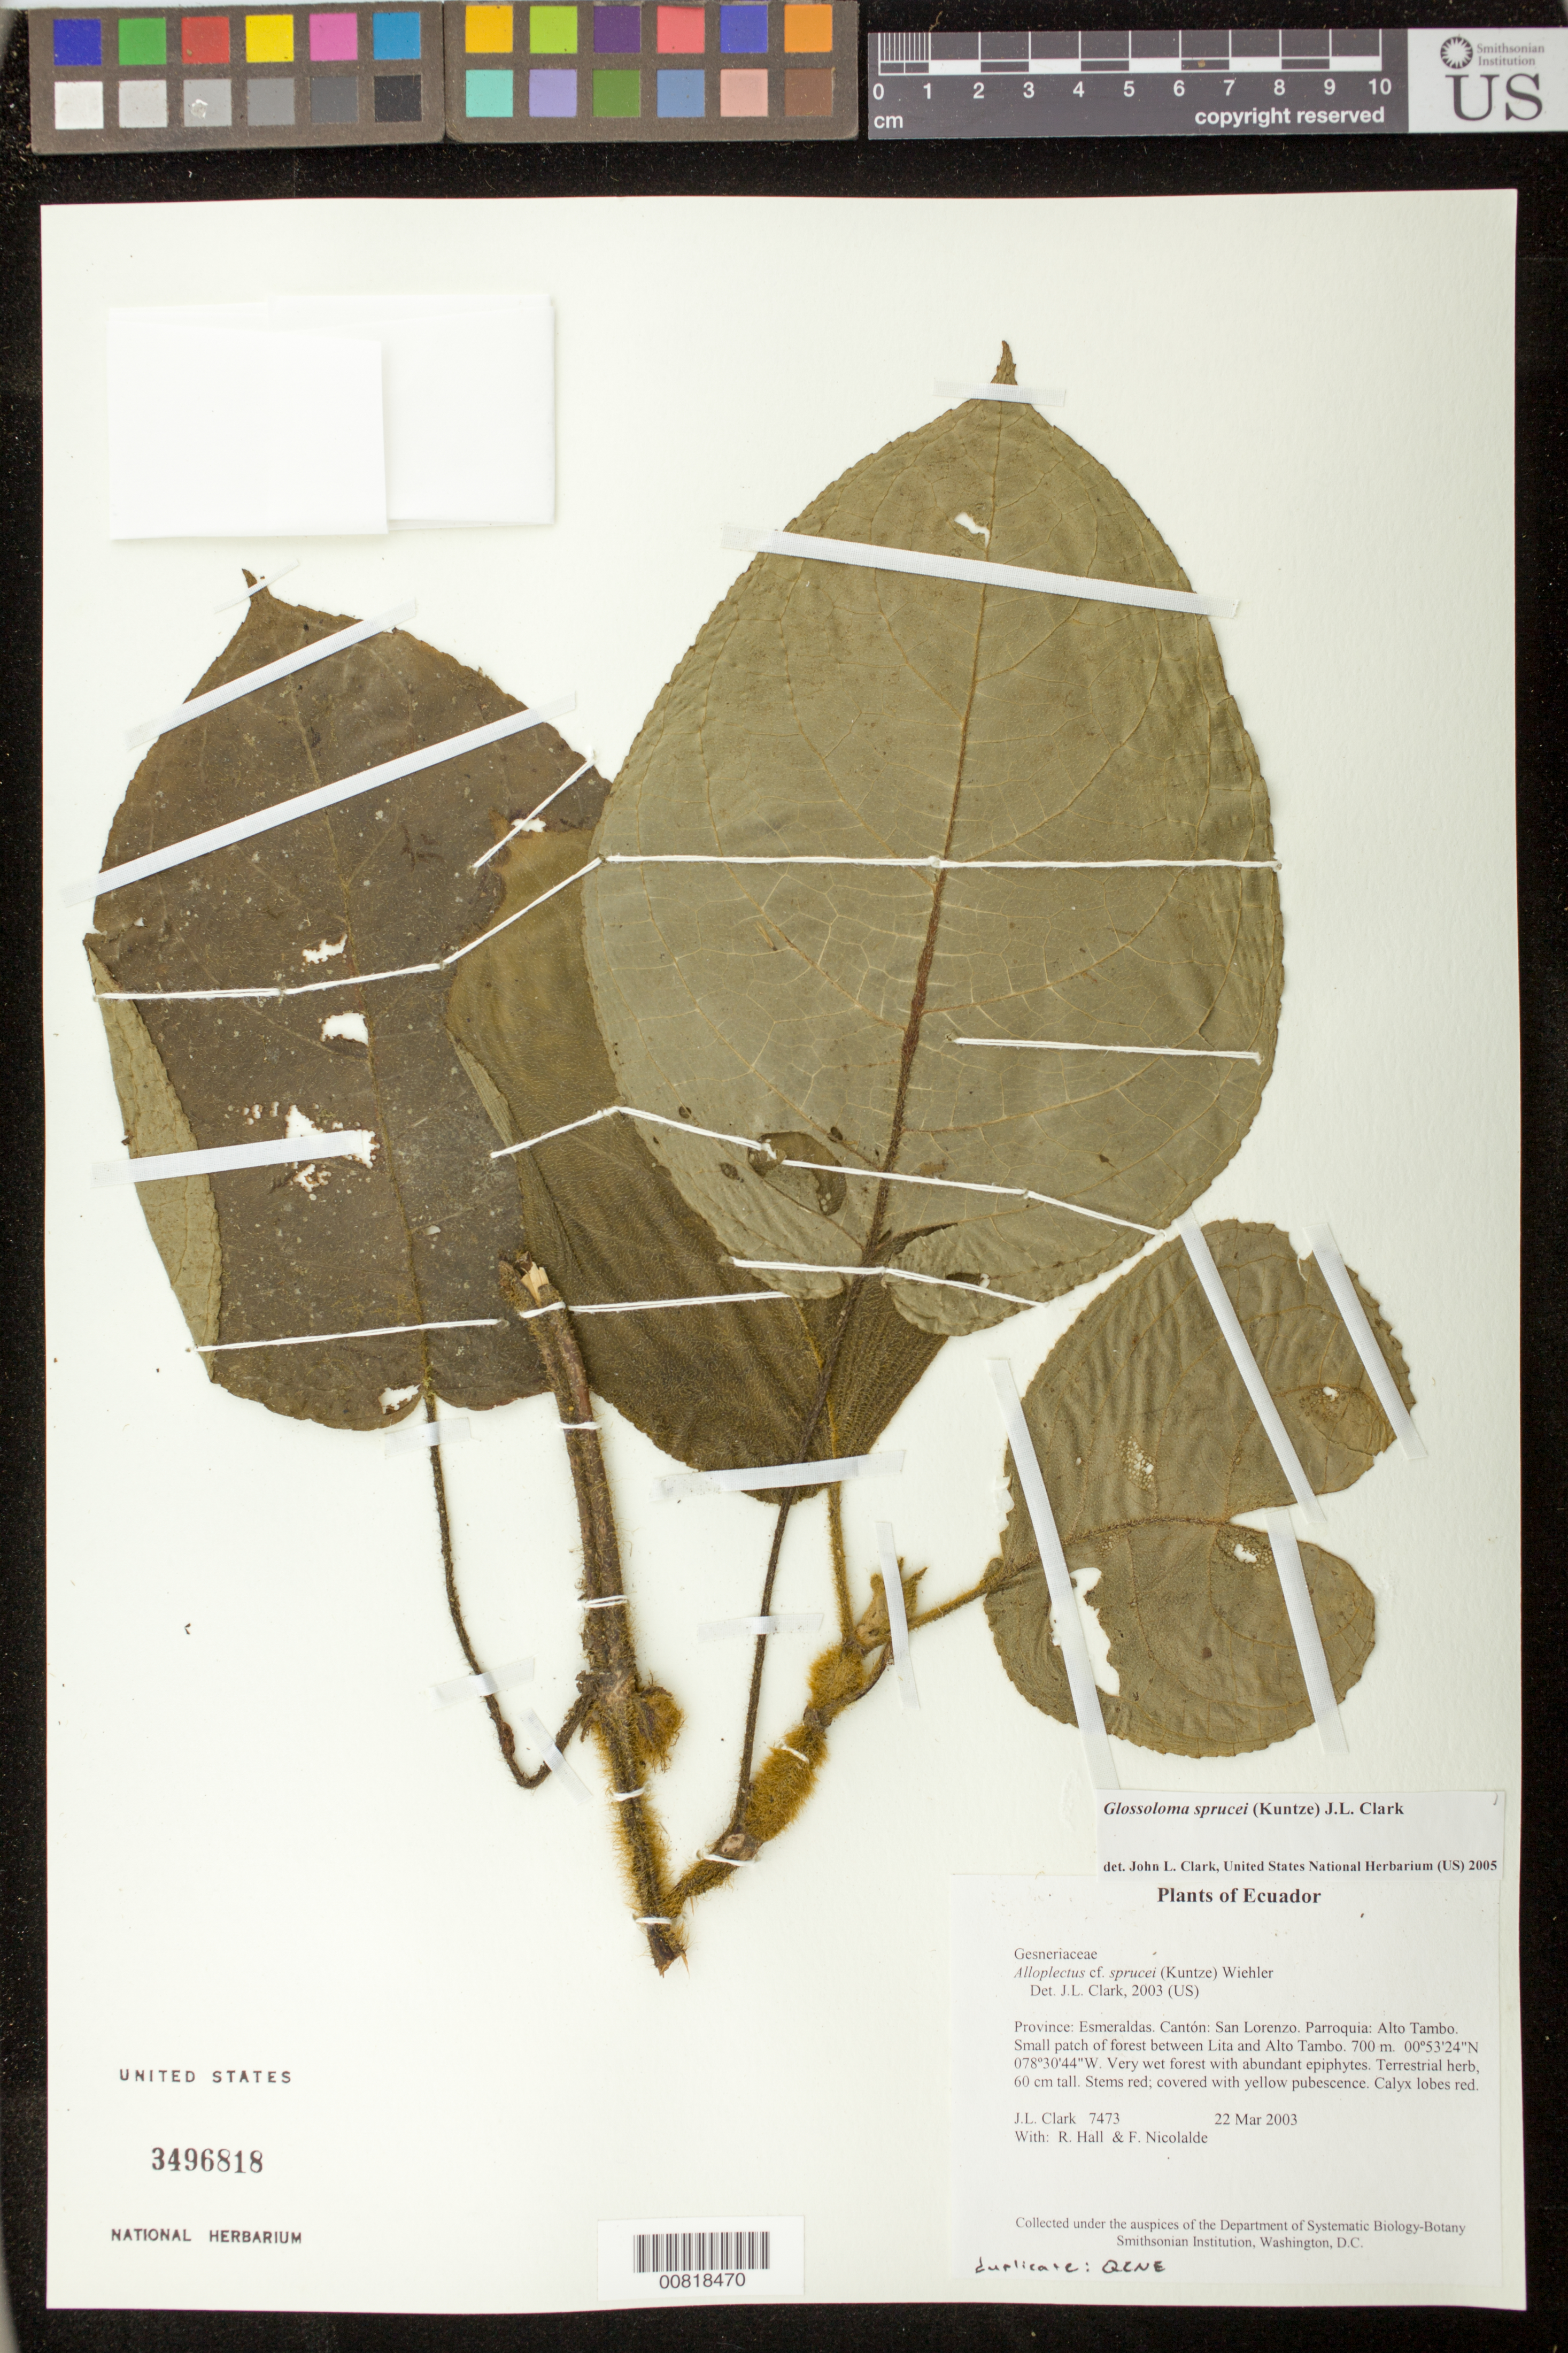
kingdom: Plantae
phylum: Tracheophyta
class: Magnoliopsida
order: Lamiales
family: Gesneriaceae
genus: Glossoloma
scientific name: Glossoloma sprucei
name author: (Kuntze) J.L. Clark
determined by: Clark, J. L., (SEL), The Marie Selby Botanical Garden (UNITED STATES)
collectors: J. L. Clark, R. Hall & F. Nicolalde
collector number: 7473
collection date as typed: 22 Mar 2003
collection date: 2003-03-22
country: Ecuador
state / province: Esmeraldas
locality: San Lorenzo. Parroquia: Alto Tambo. Small patch of forest between Lita and Alto Tambo.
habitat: Very wet forest with abundant epiphytes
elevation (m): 700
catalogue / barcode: US 3496818